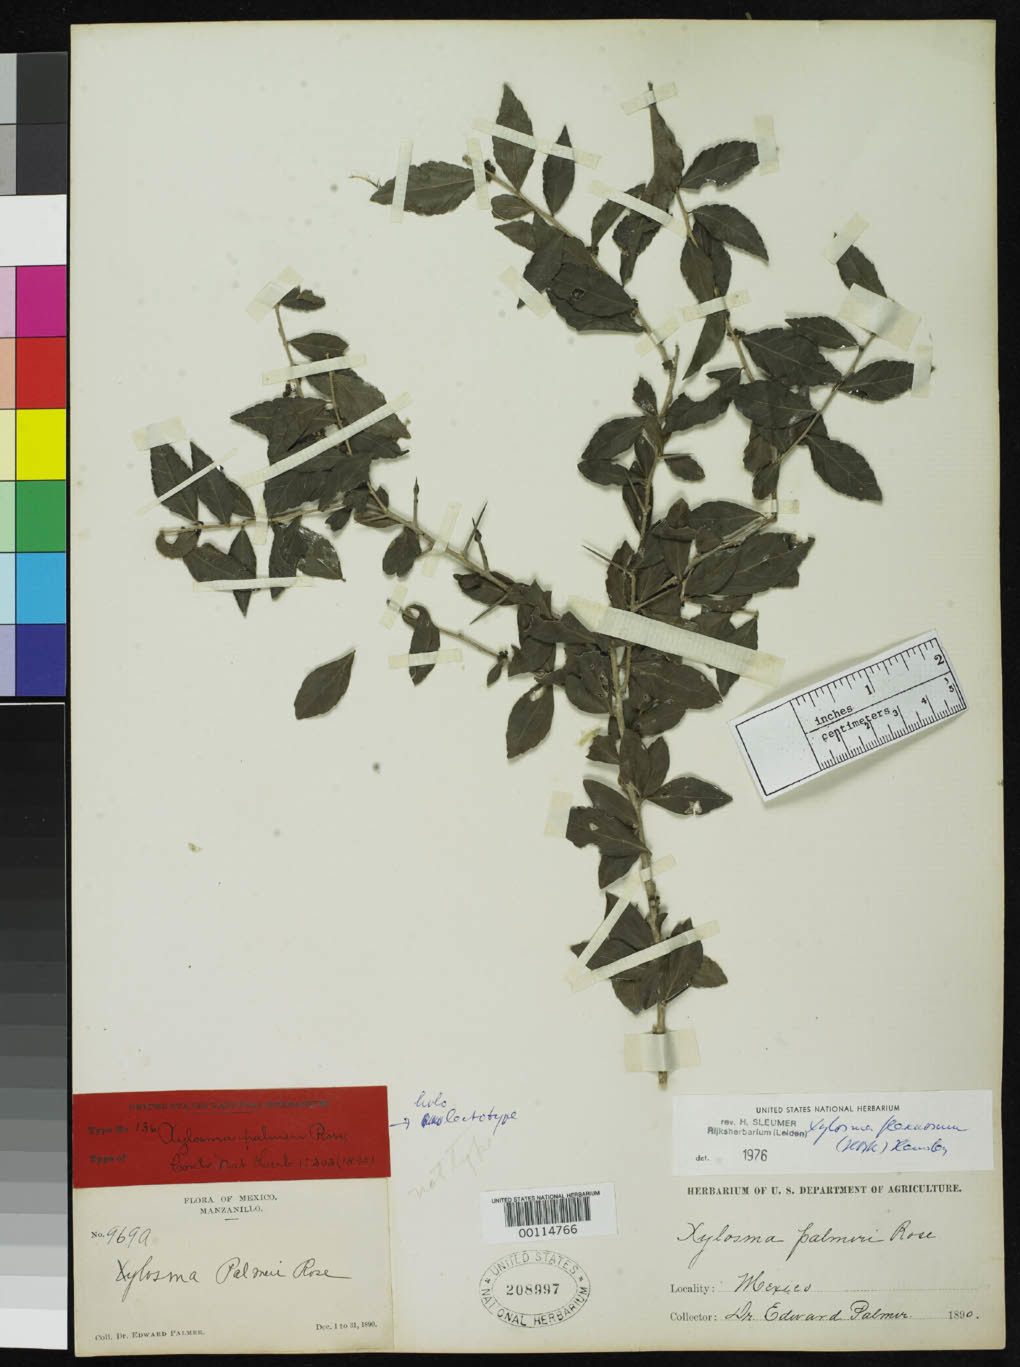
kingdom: Plantae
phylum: Tracheophyta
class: Magnoliopsida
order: Malpighiales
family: Salicaceae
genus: Xylosma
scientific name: Xylosma palmeri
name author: Rose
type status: Lectotype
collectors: E. Palmer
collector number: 969 a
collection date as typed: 01 Dec 1890 to 31 Dec 1890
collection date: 1890-12-01/1890-12-31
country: Mexico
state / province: Colima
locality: Manzanillo.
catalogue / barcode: US 208997